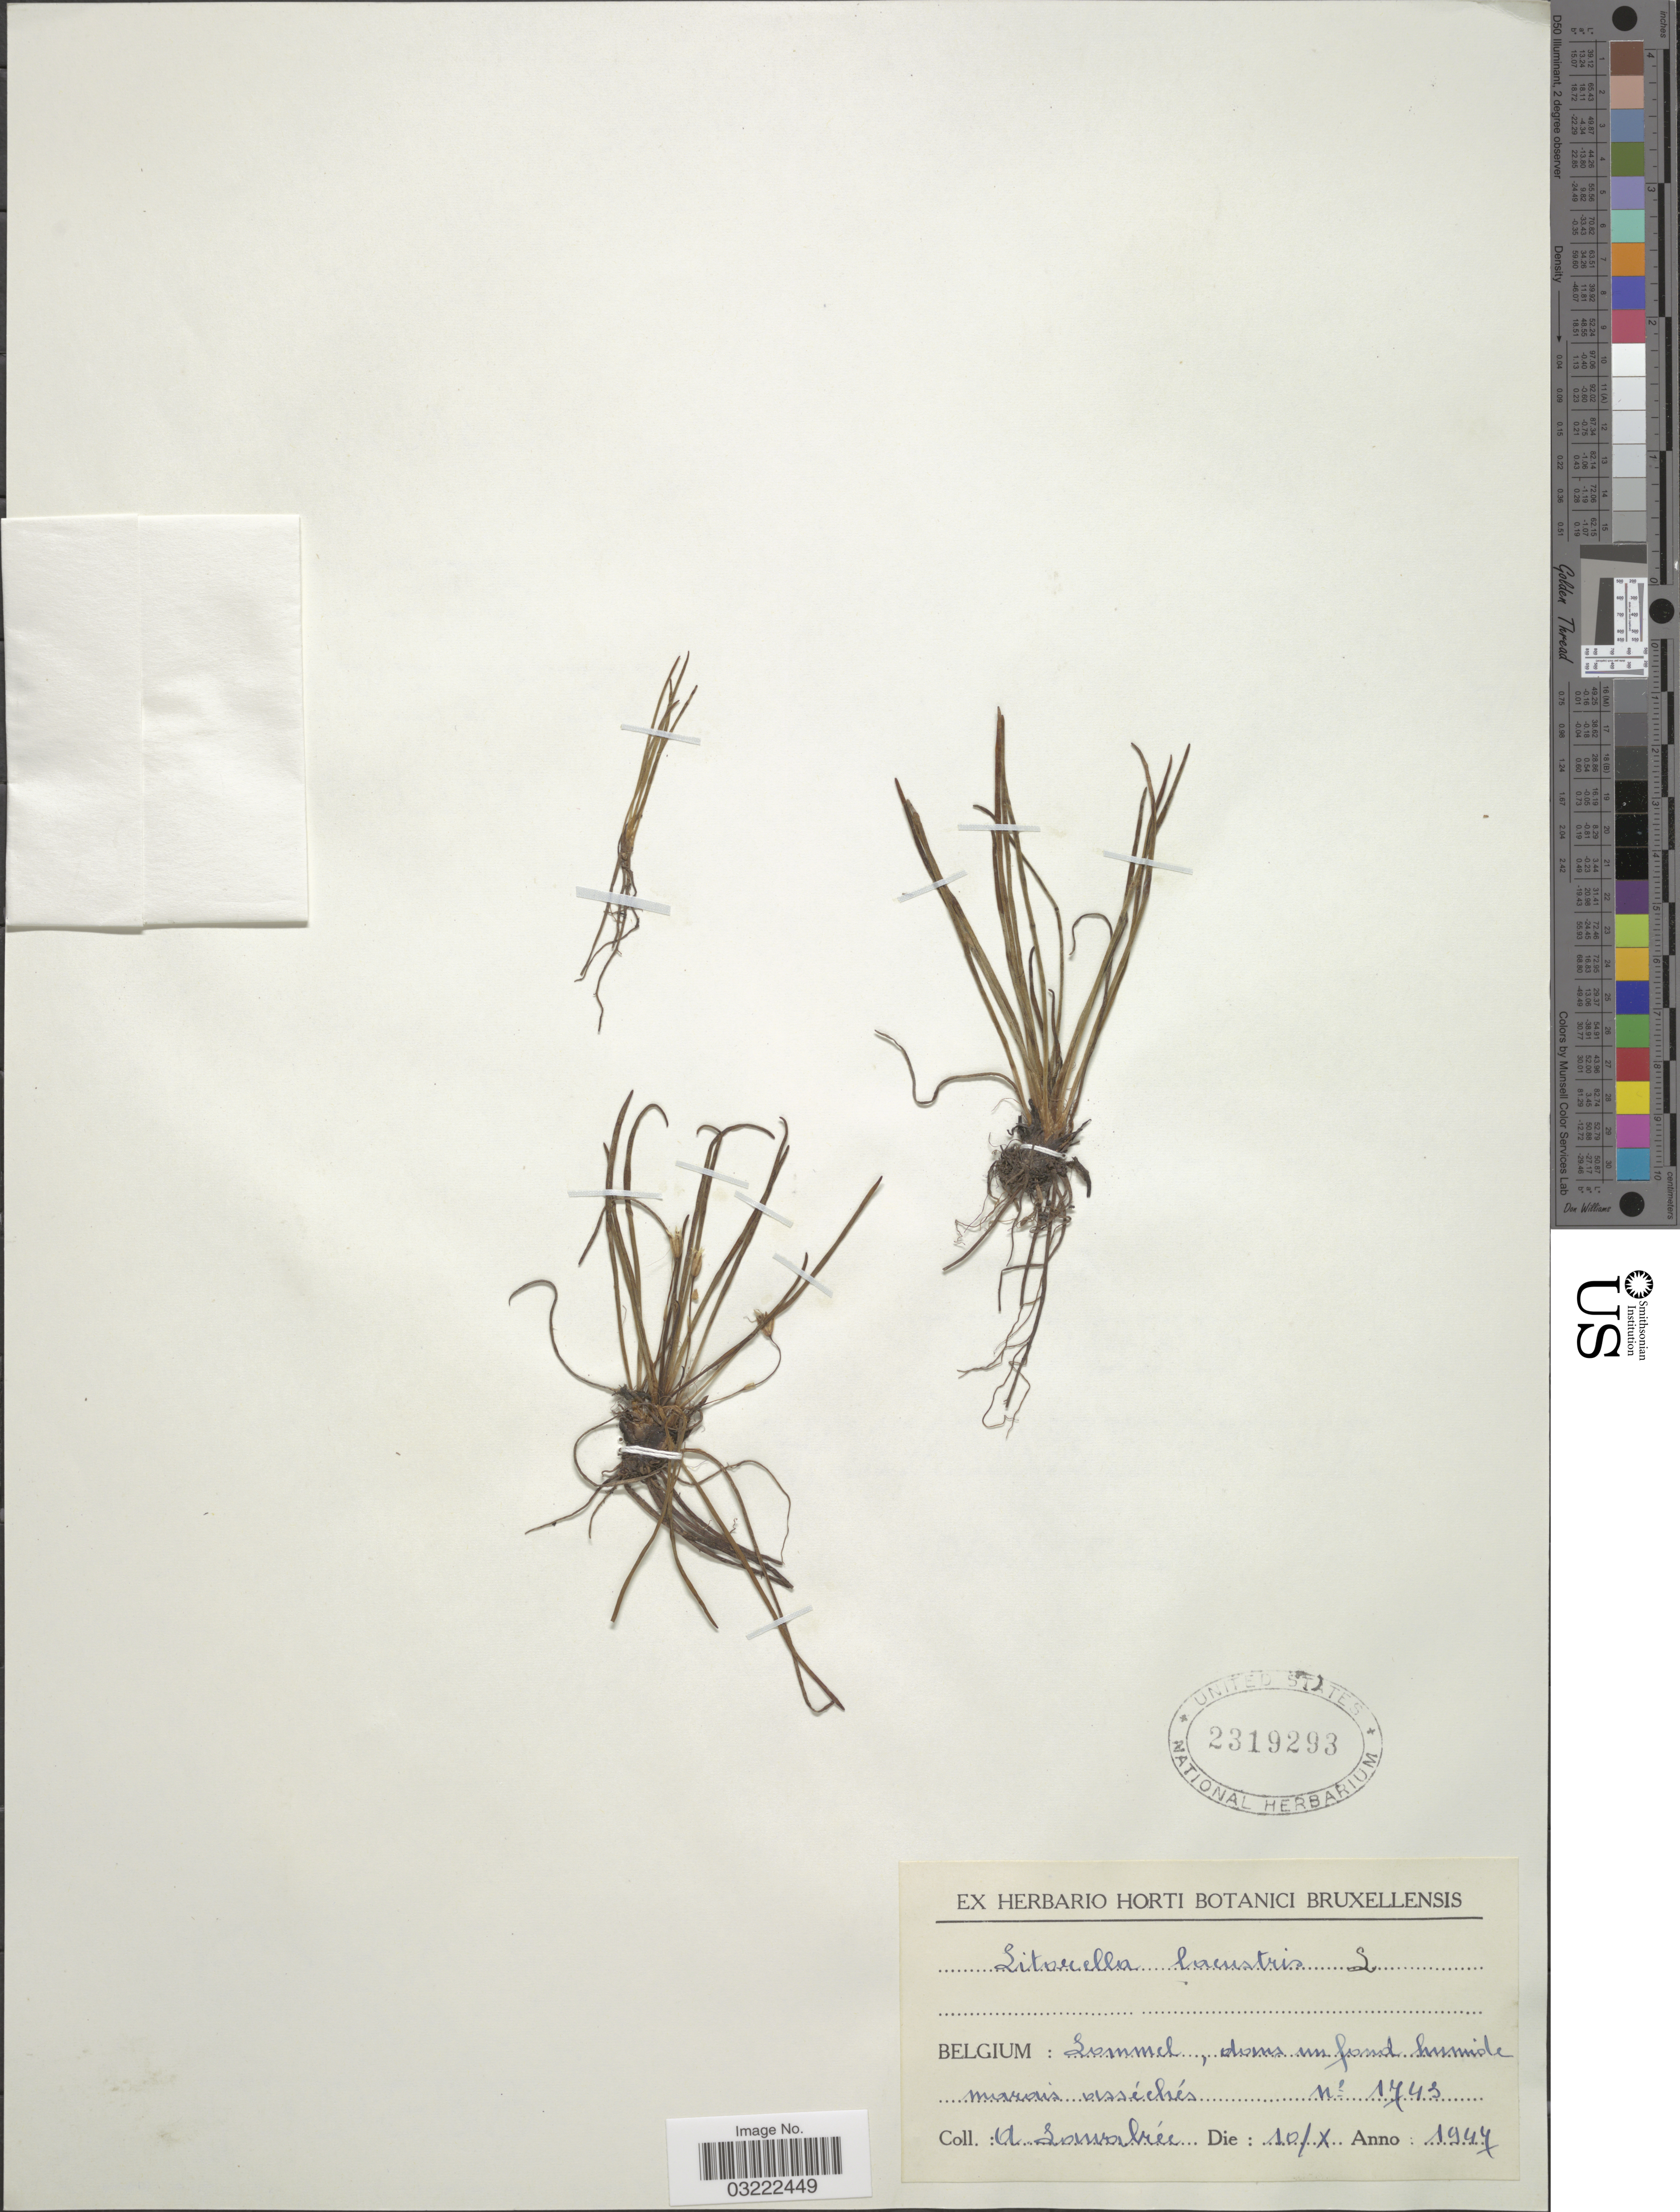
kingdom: Plantae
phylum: Tracheophyta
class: Magnoliopsida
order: Lamiales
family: Plantaginaceae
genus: Littorella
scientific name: Littorella lacustris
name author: L.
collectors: A. G. Lawalrée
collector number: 1743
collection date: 1947-10-10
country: Belgium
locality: Lommel.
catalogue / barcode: US 2319293